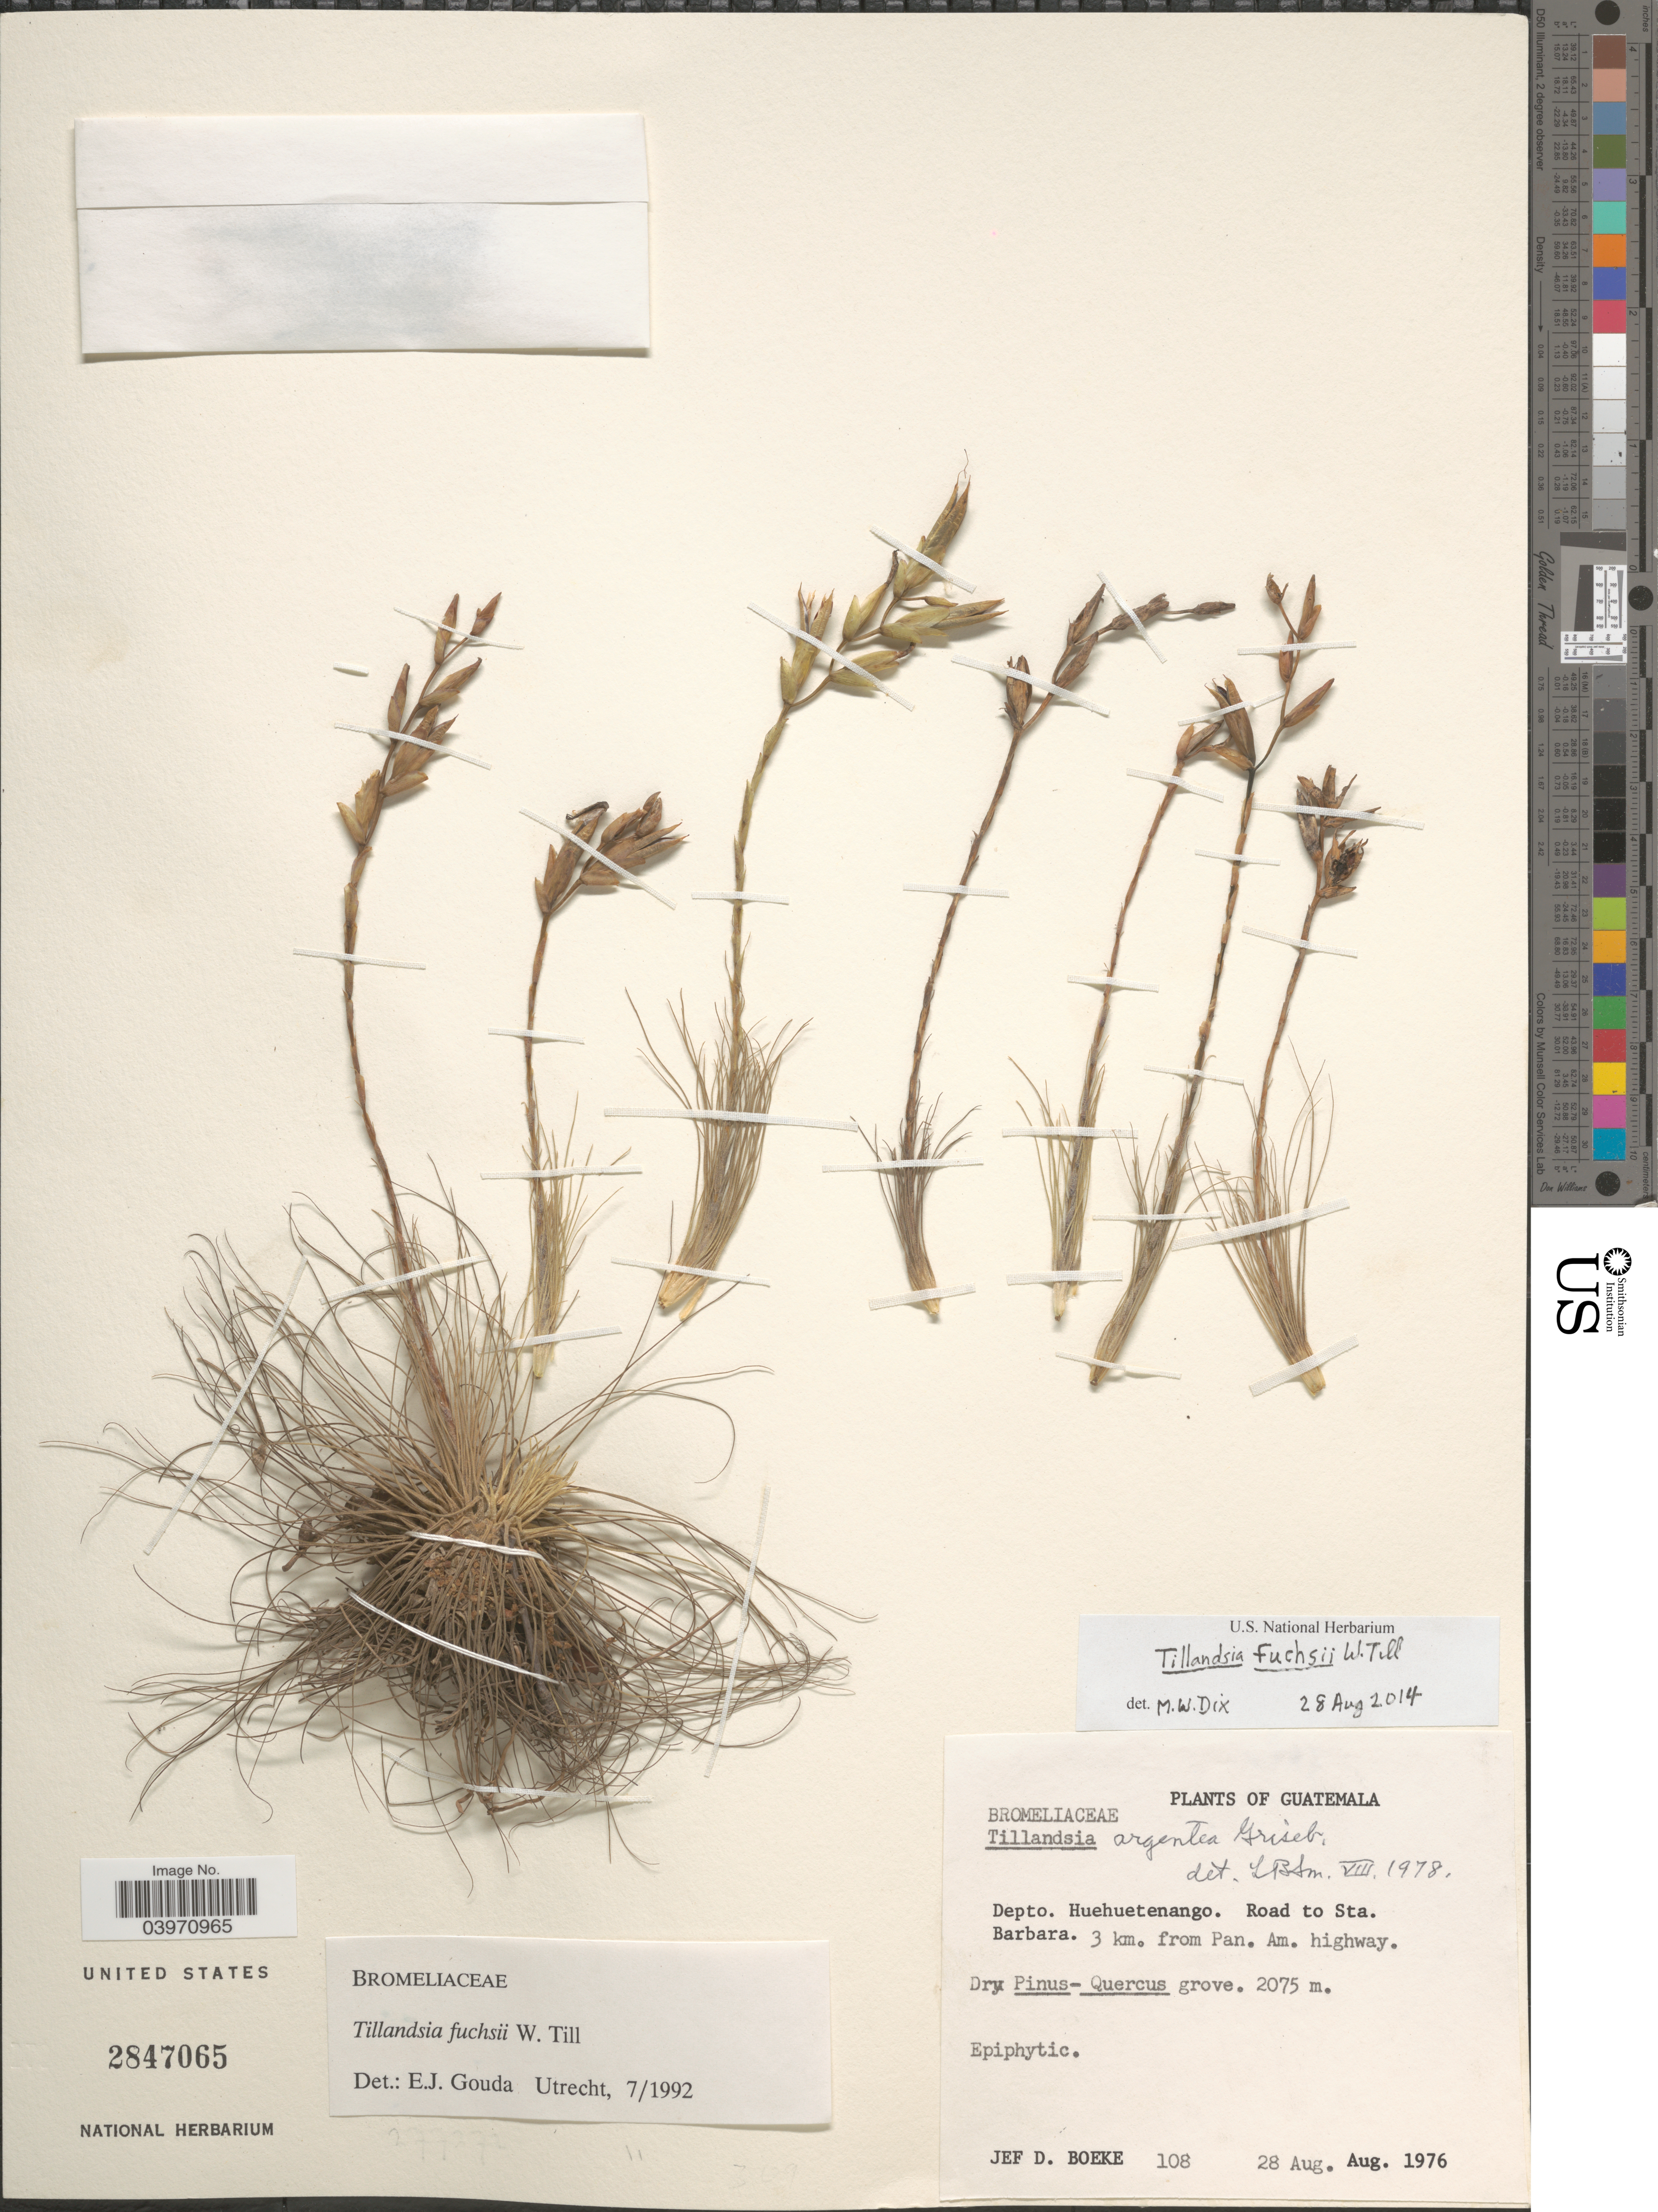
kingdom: Plantae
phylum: Tracheophyta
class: Liliopsida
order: Poales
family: Bromeliaceae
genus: Tillandsia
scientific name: Tillandsia fuchsii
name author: W. Till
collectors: J. Boeke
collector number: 108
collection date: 1976-08-28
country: Guatemala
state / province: Huehuetenango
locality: Depto. Huehuetenango. Road to Sta. Barbara. 3 km. from Pan Am. highway.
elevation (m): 2075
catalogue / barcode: US 2847065